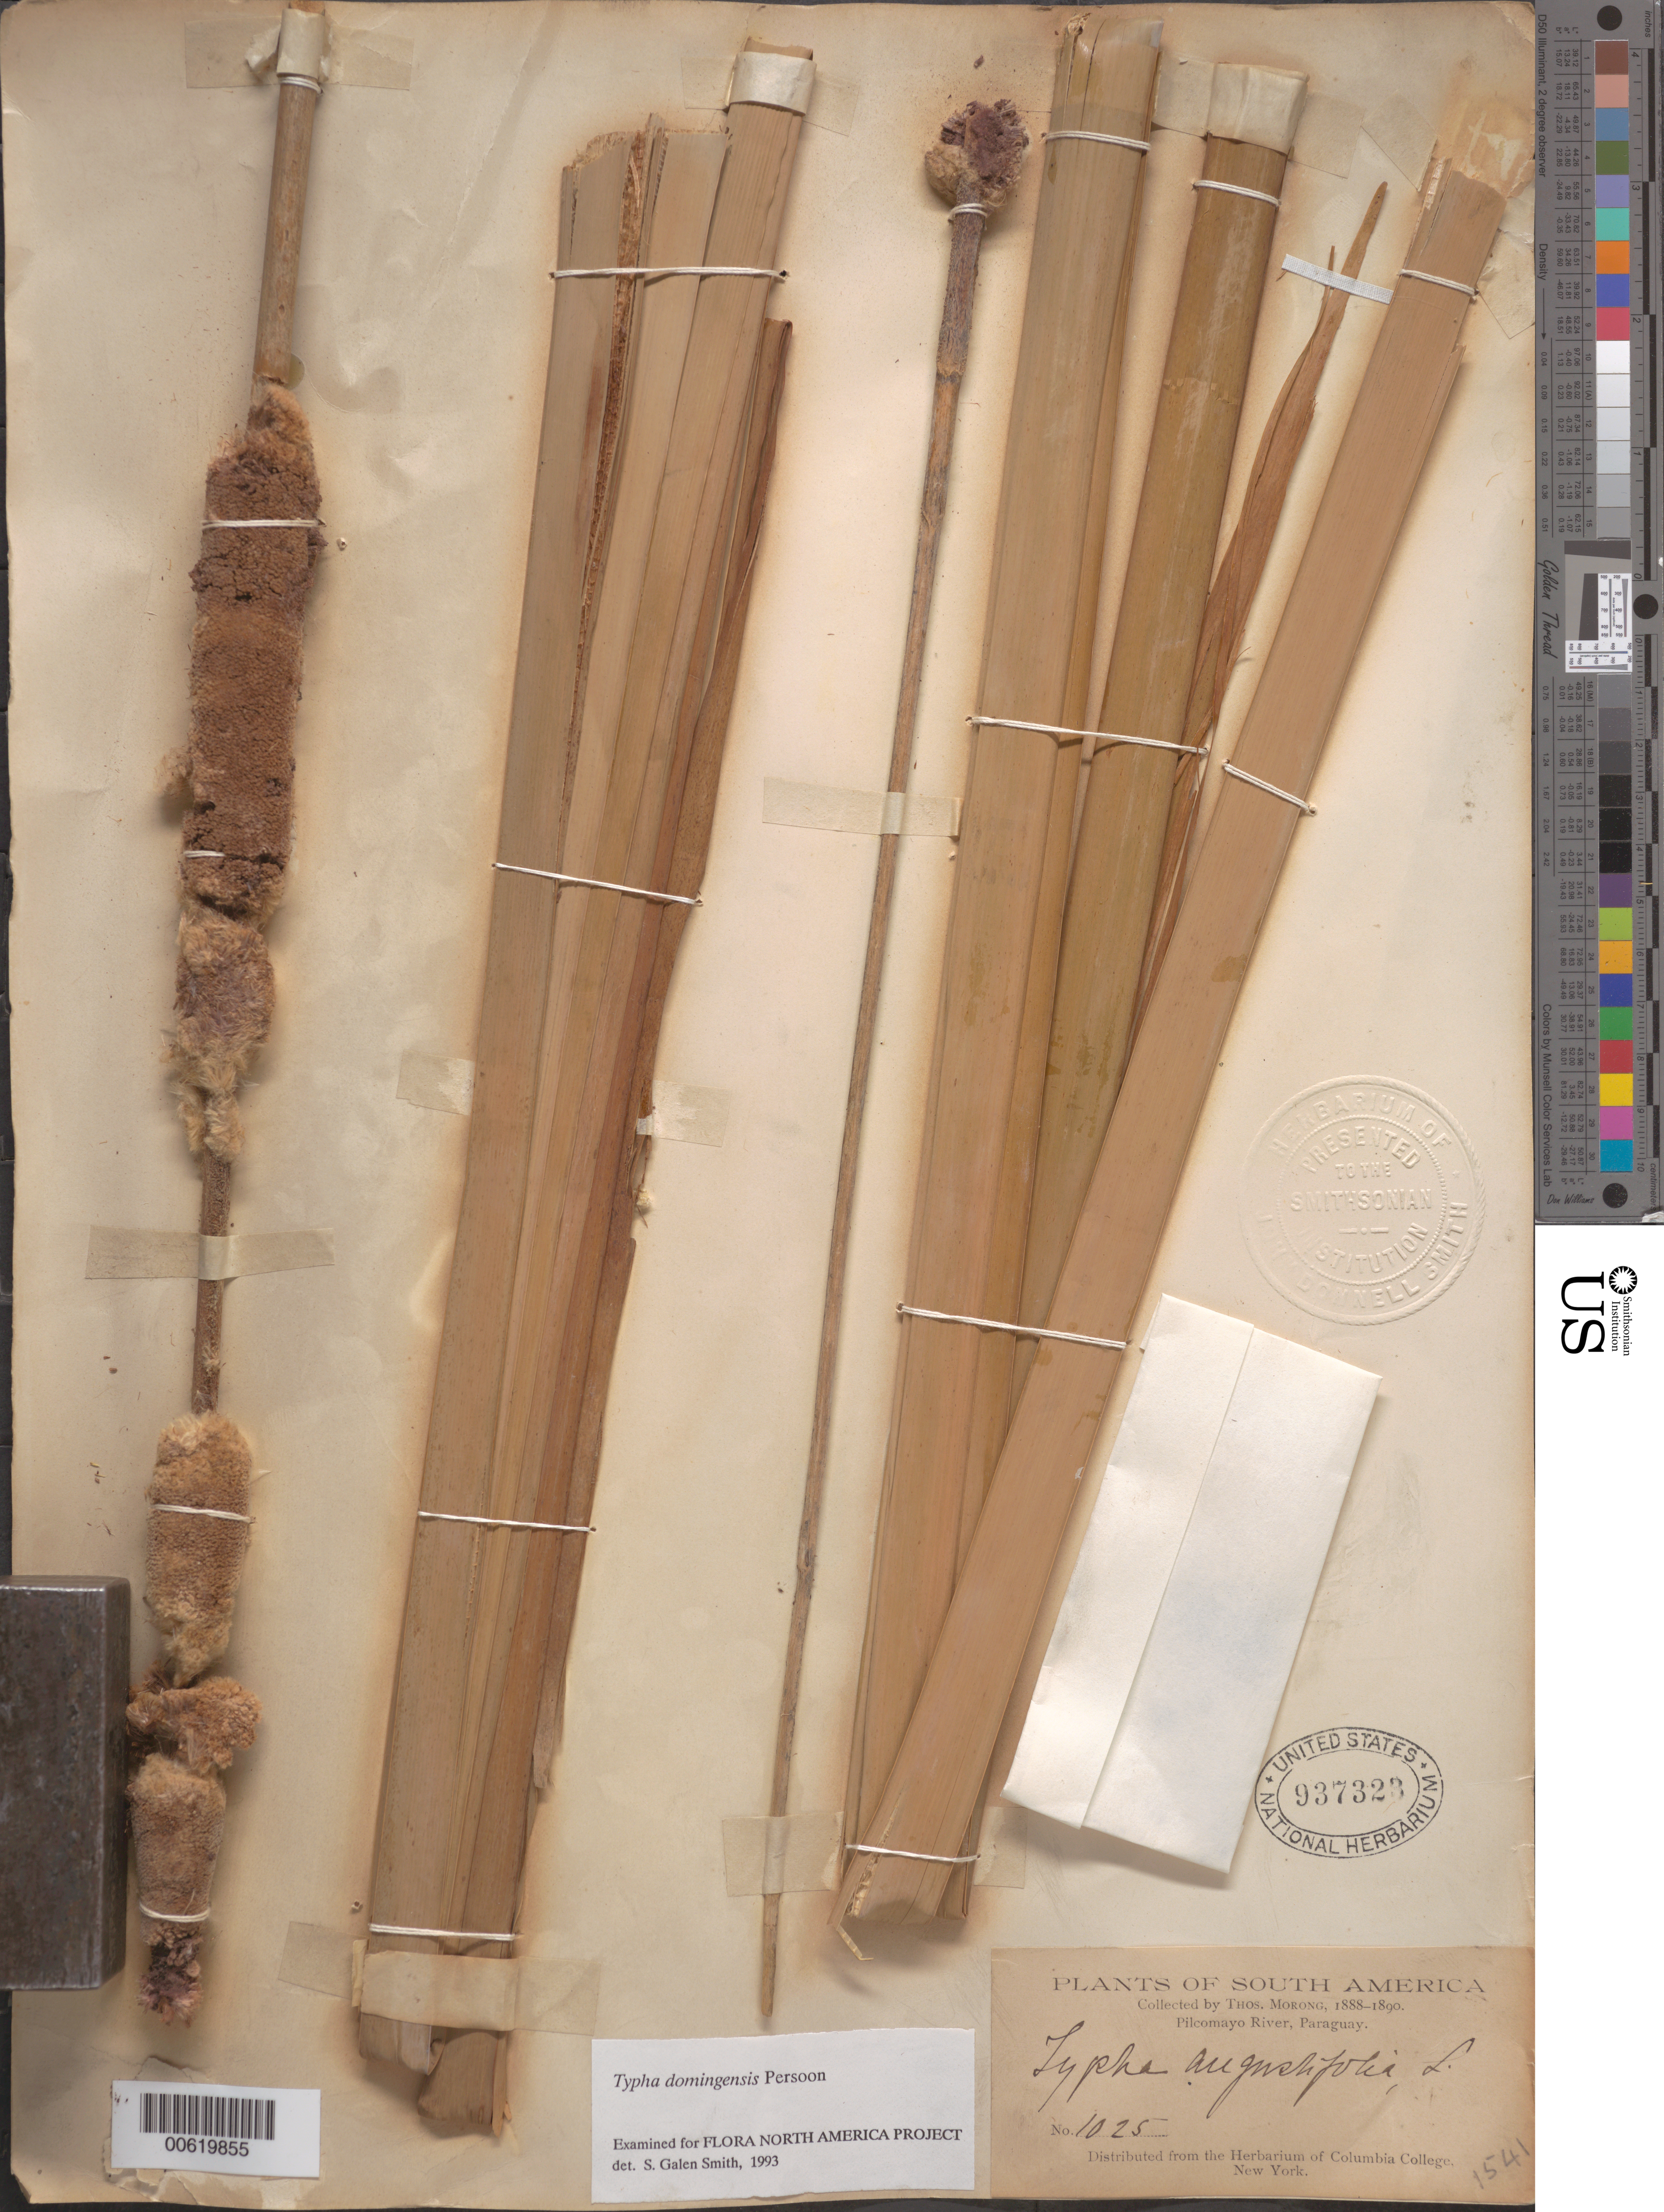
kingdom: Plantae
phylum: Tracheophyta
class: Liliopsida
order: Poales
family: Typhaceae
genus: Typha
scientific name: Typha domingensis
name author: Pers.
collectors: T. Morong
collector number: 1025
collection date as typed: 1888 to -- --- 1890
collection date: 1888/1890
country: Paraguay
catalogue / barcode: US 937323